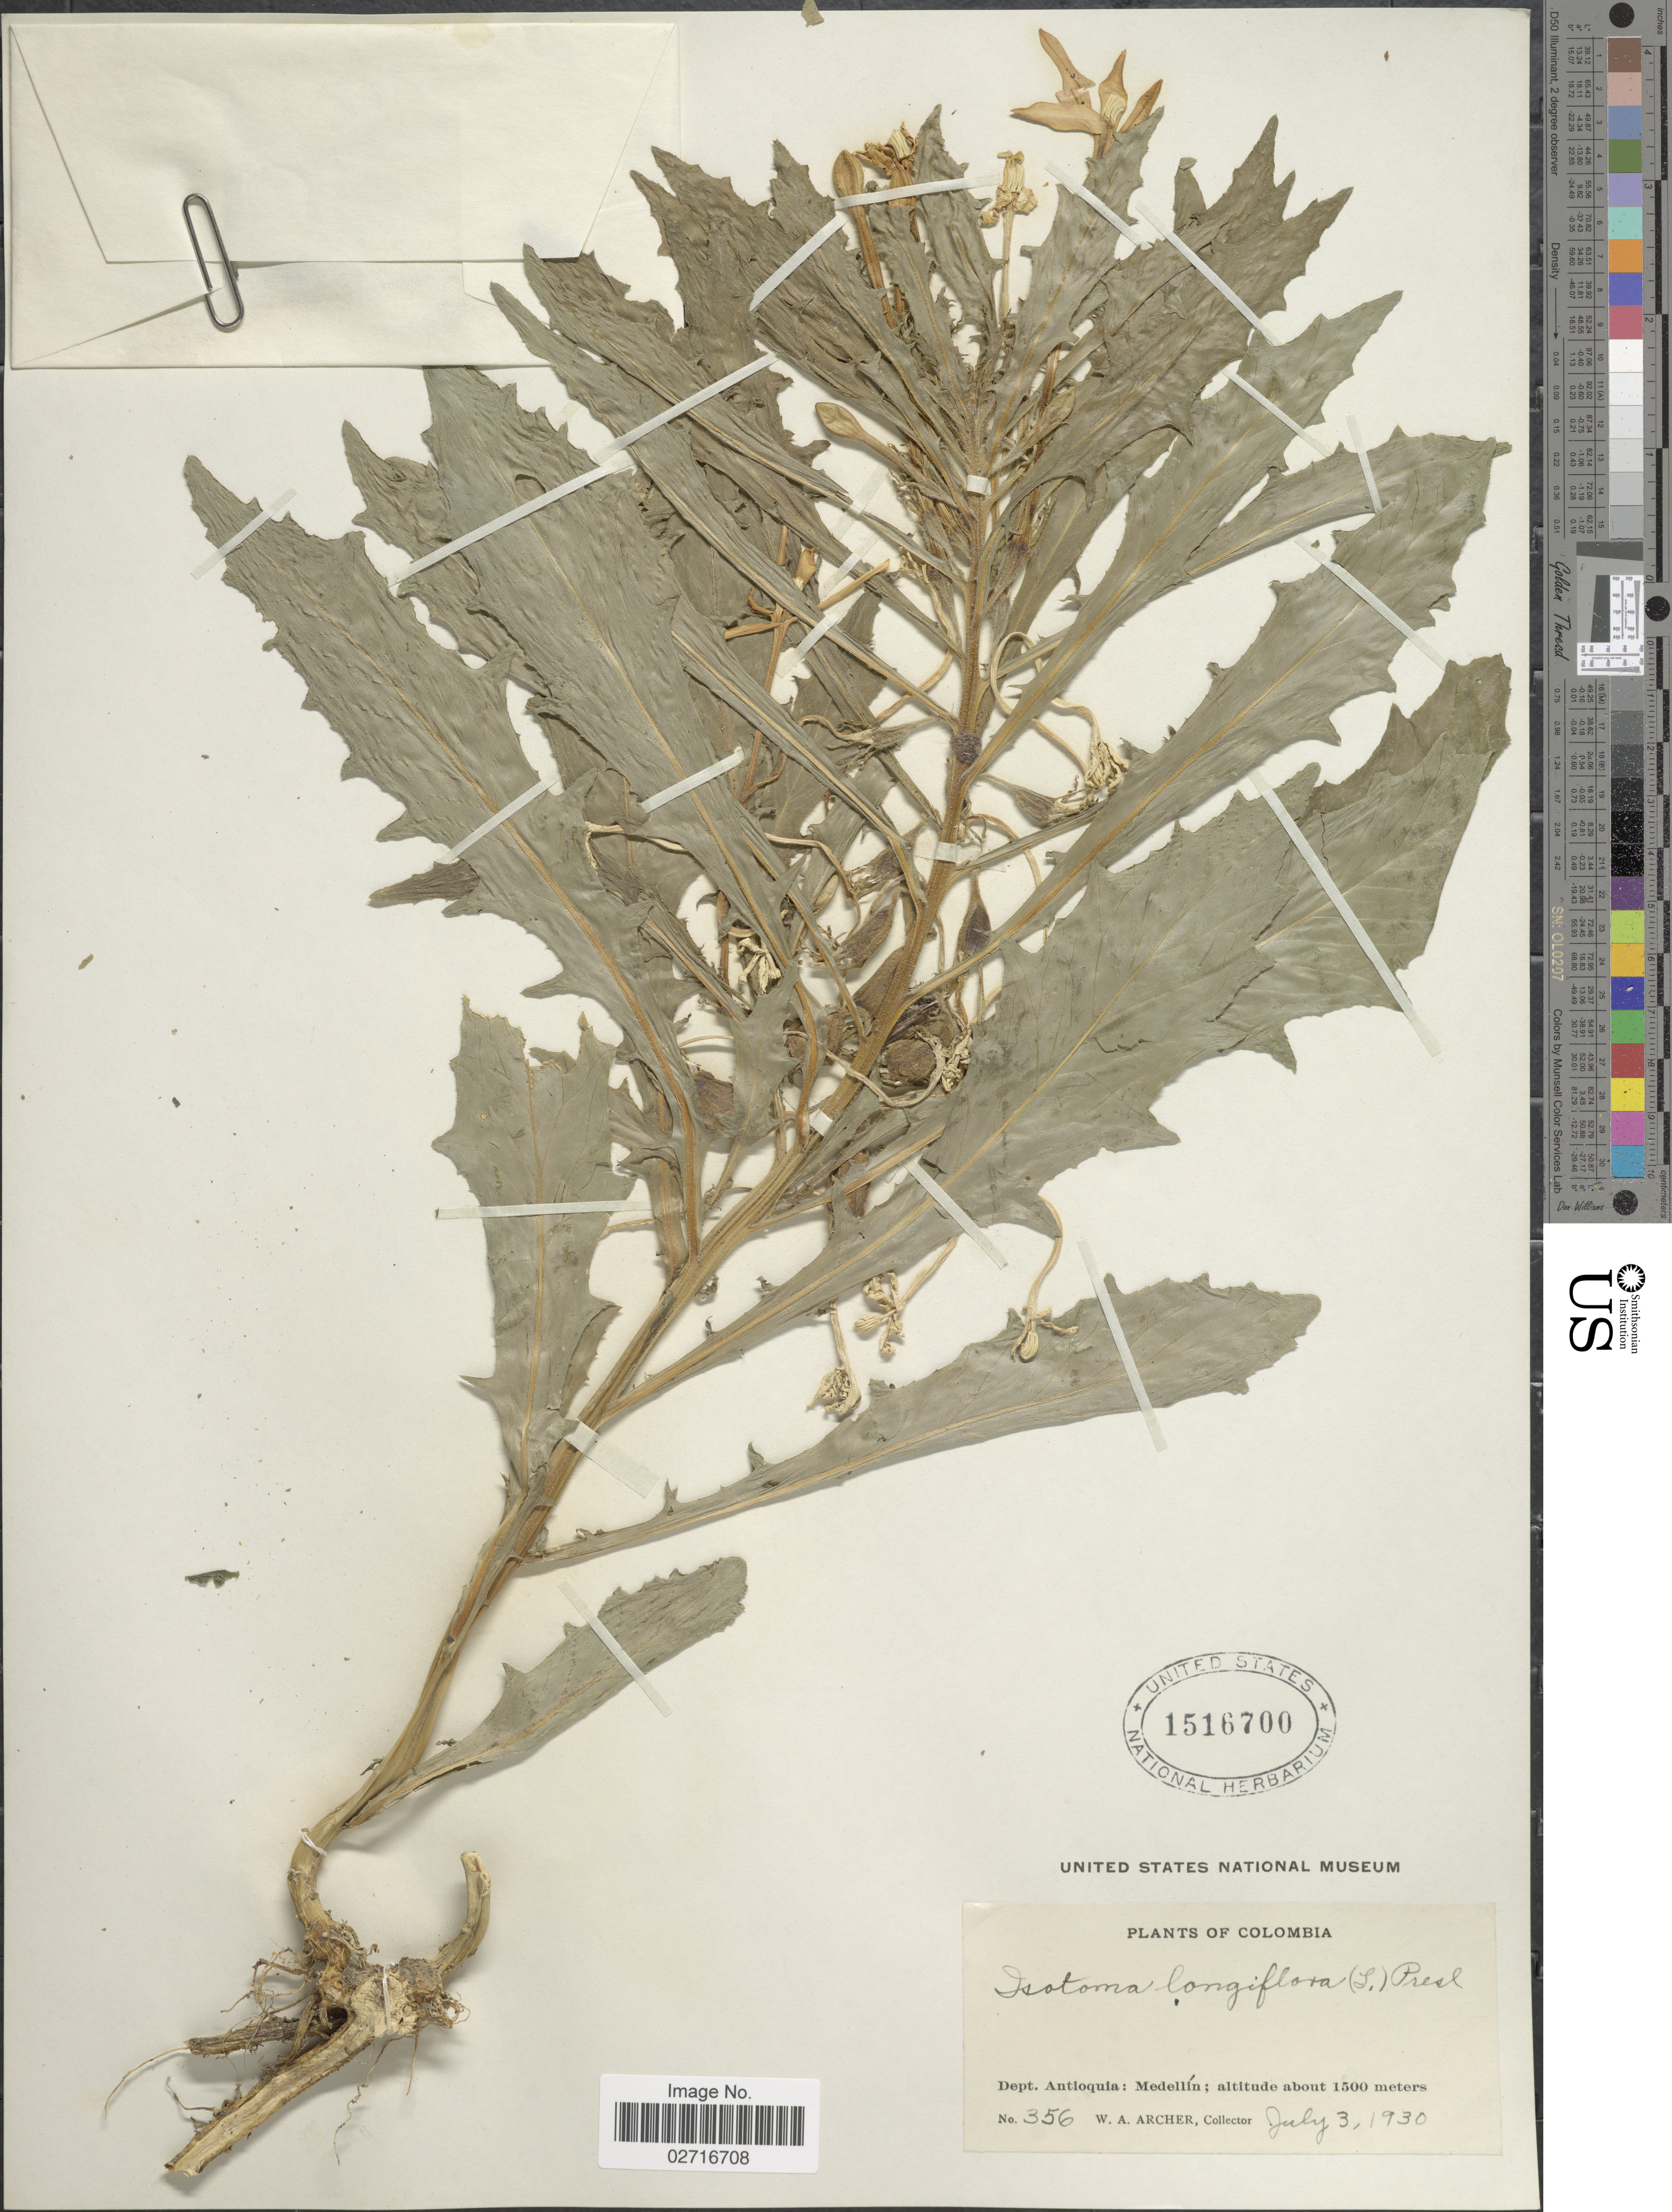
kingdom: Plantae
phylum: Tracheophyta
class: Magnoliopsida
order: Asterales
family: Campanulaceae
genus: Hippobroma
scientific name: Hippobroma longiflora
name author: (L.) G. Don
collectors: W. A. Archer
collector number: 356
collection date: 1930-07-03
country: Colombia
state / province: Antioquia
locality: Medellin.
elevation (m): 1500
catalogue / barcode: US 1516700